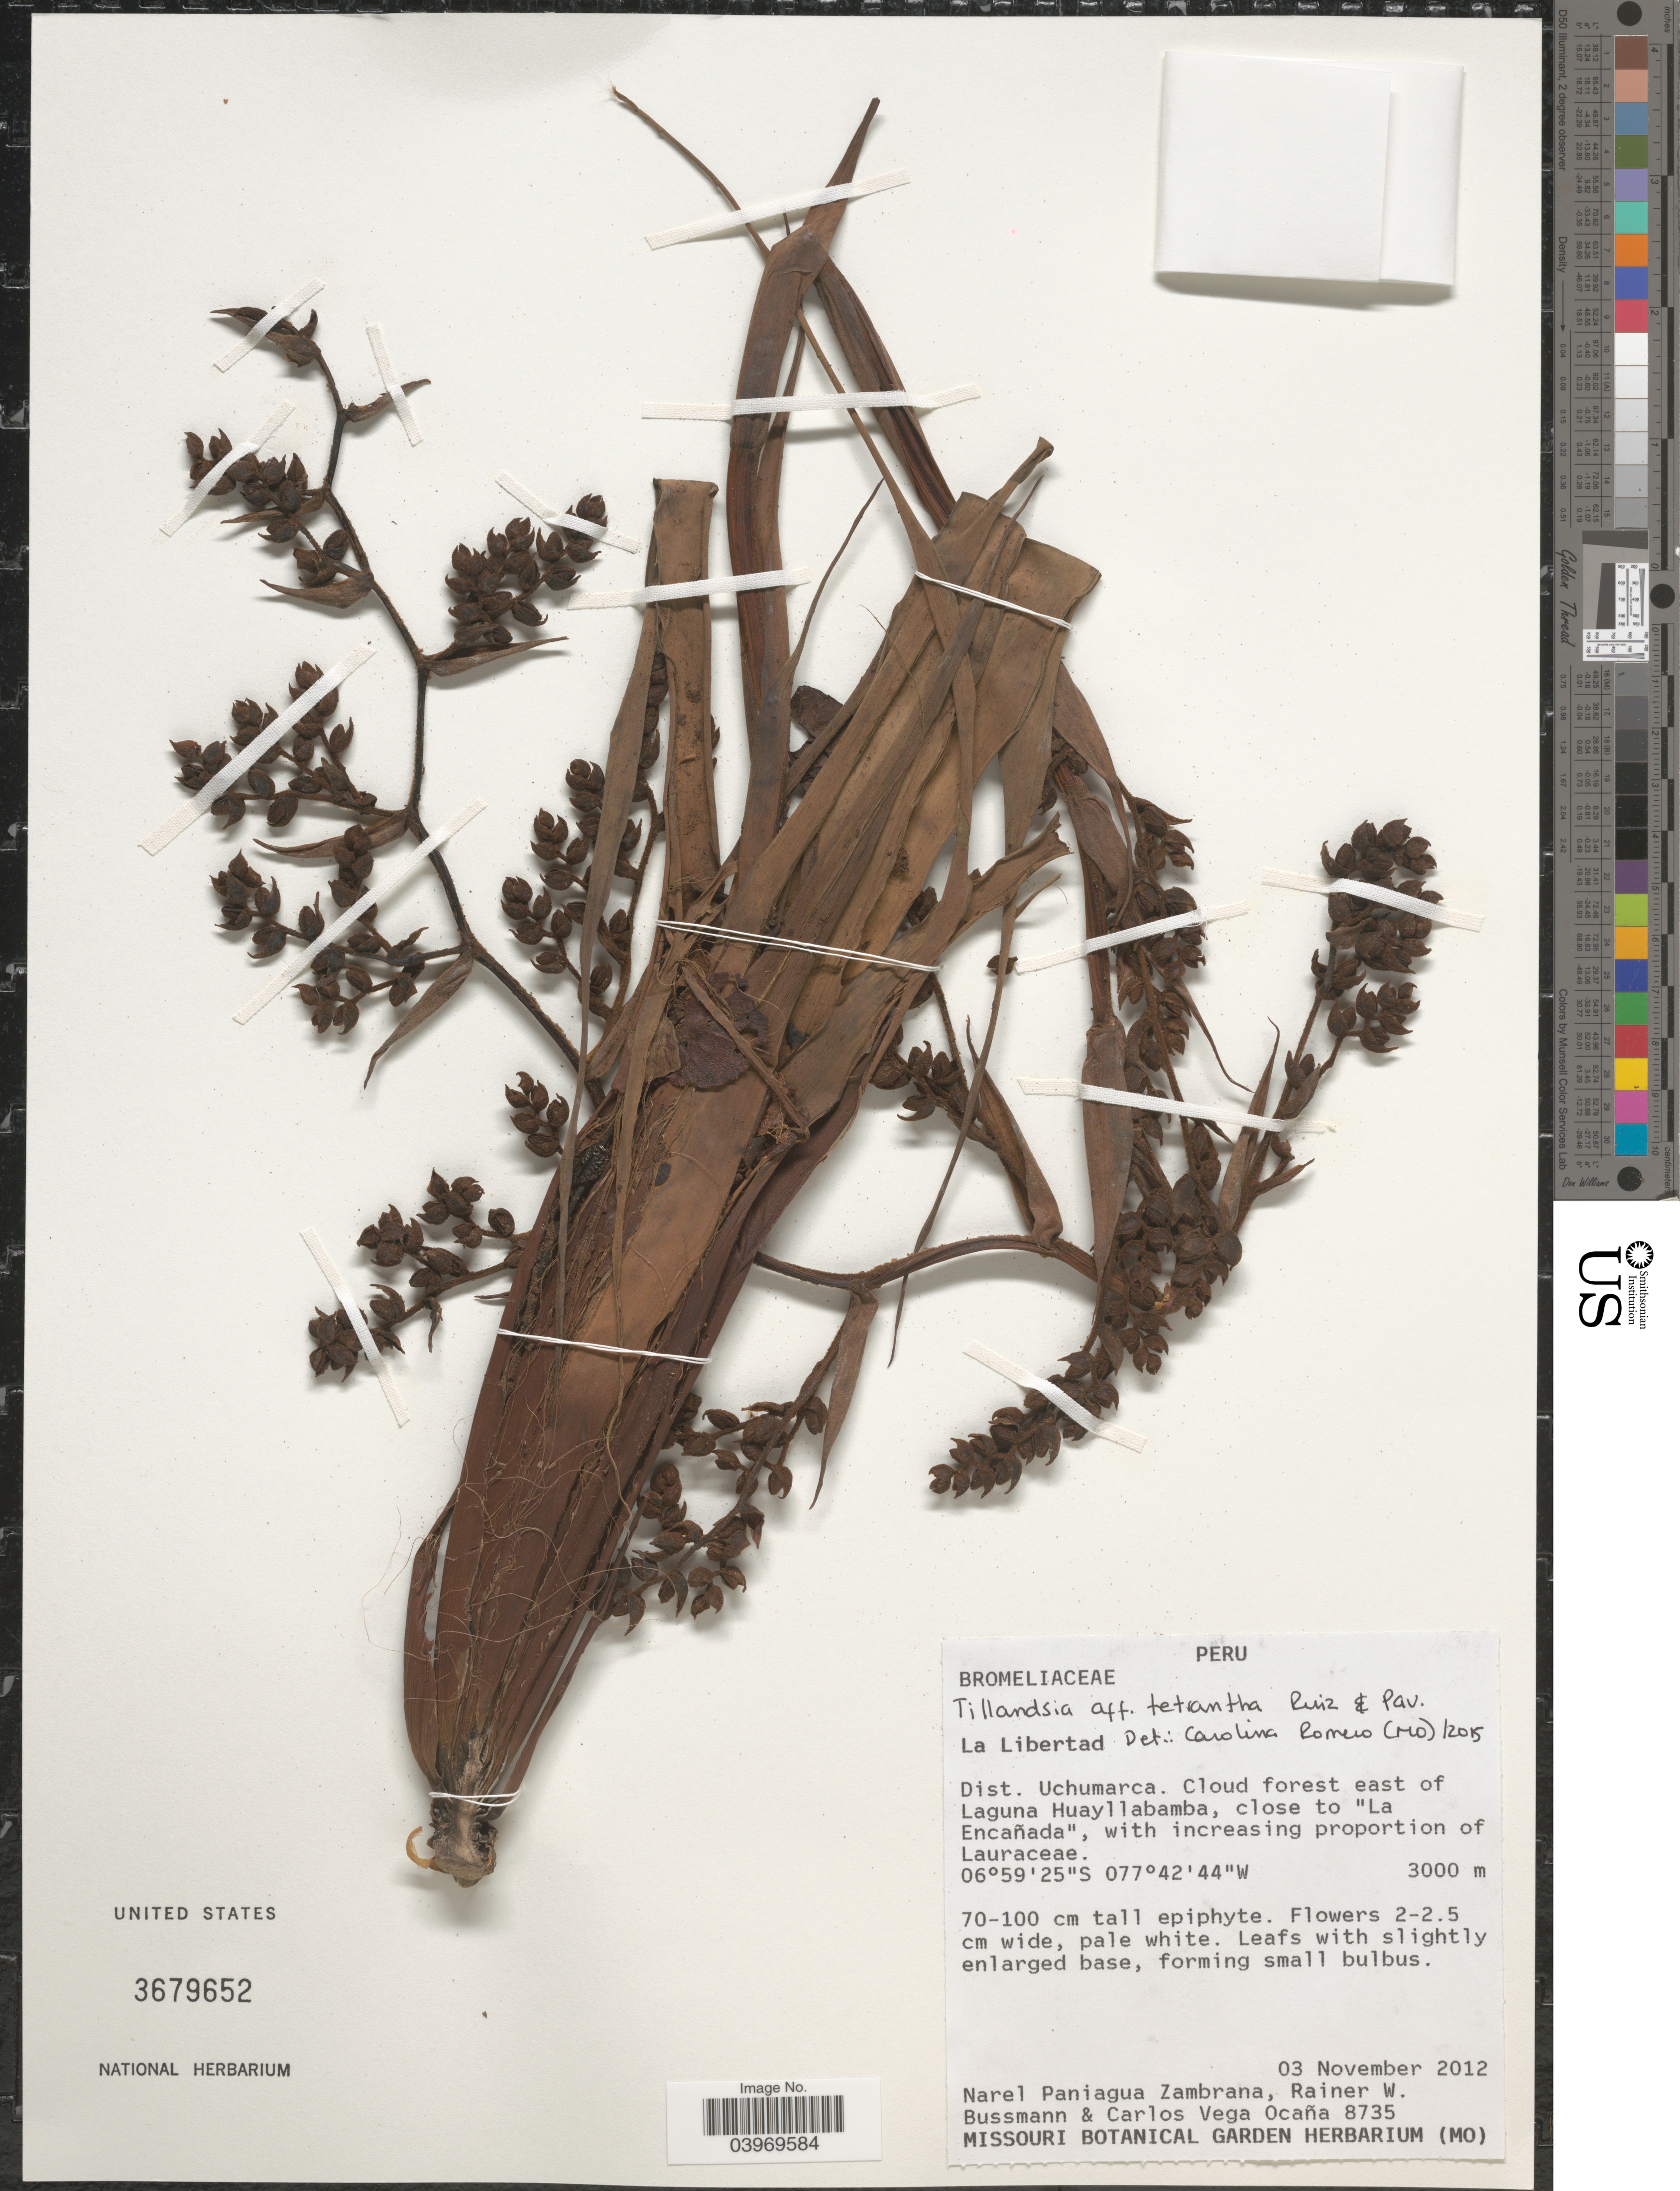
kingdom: Plantae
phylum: Tracheophyta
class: Liliopsida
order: Poales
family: Bromeliaceae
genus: Racinaea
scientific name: Racinaea tetrantha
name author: (Ruiz & Pav.) L.B. Sm.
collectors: N. Zambrana, R. W. Bussmann & C. Ocaña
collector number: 8735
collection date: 2012-11-03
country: Peru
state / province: La Libertad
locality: Dist. Uchumarca. Cloud forest east of Laguna Huayllamba, close to "La Encañada".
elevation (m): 3000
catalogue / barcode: US 3679652